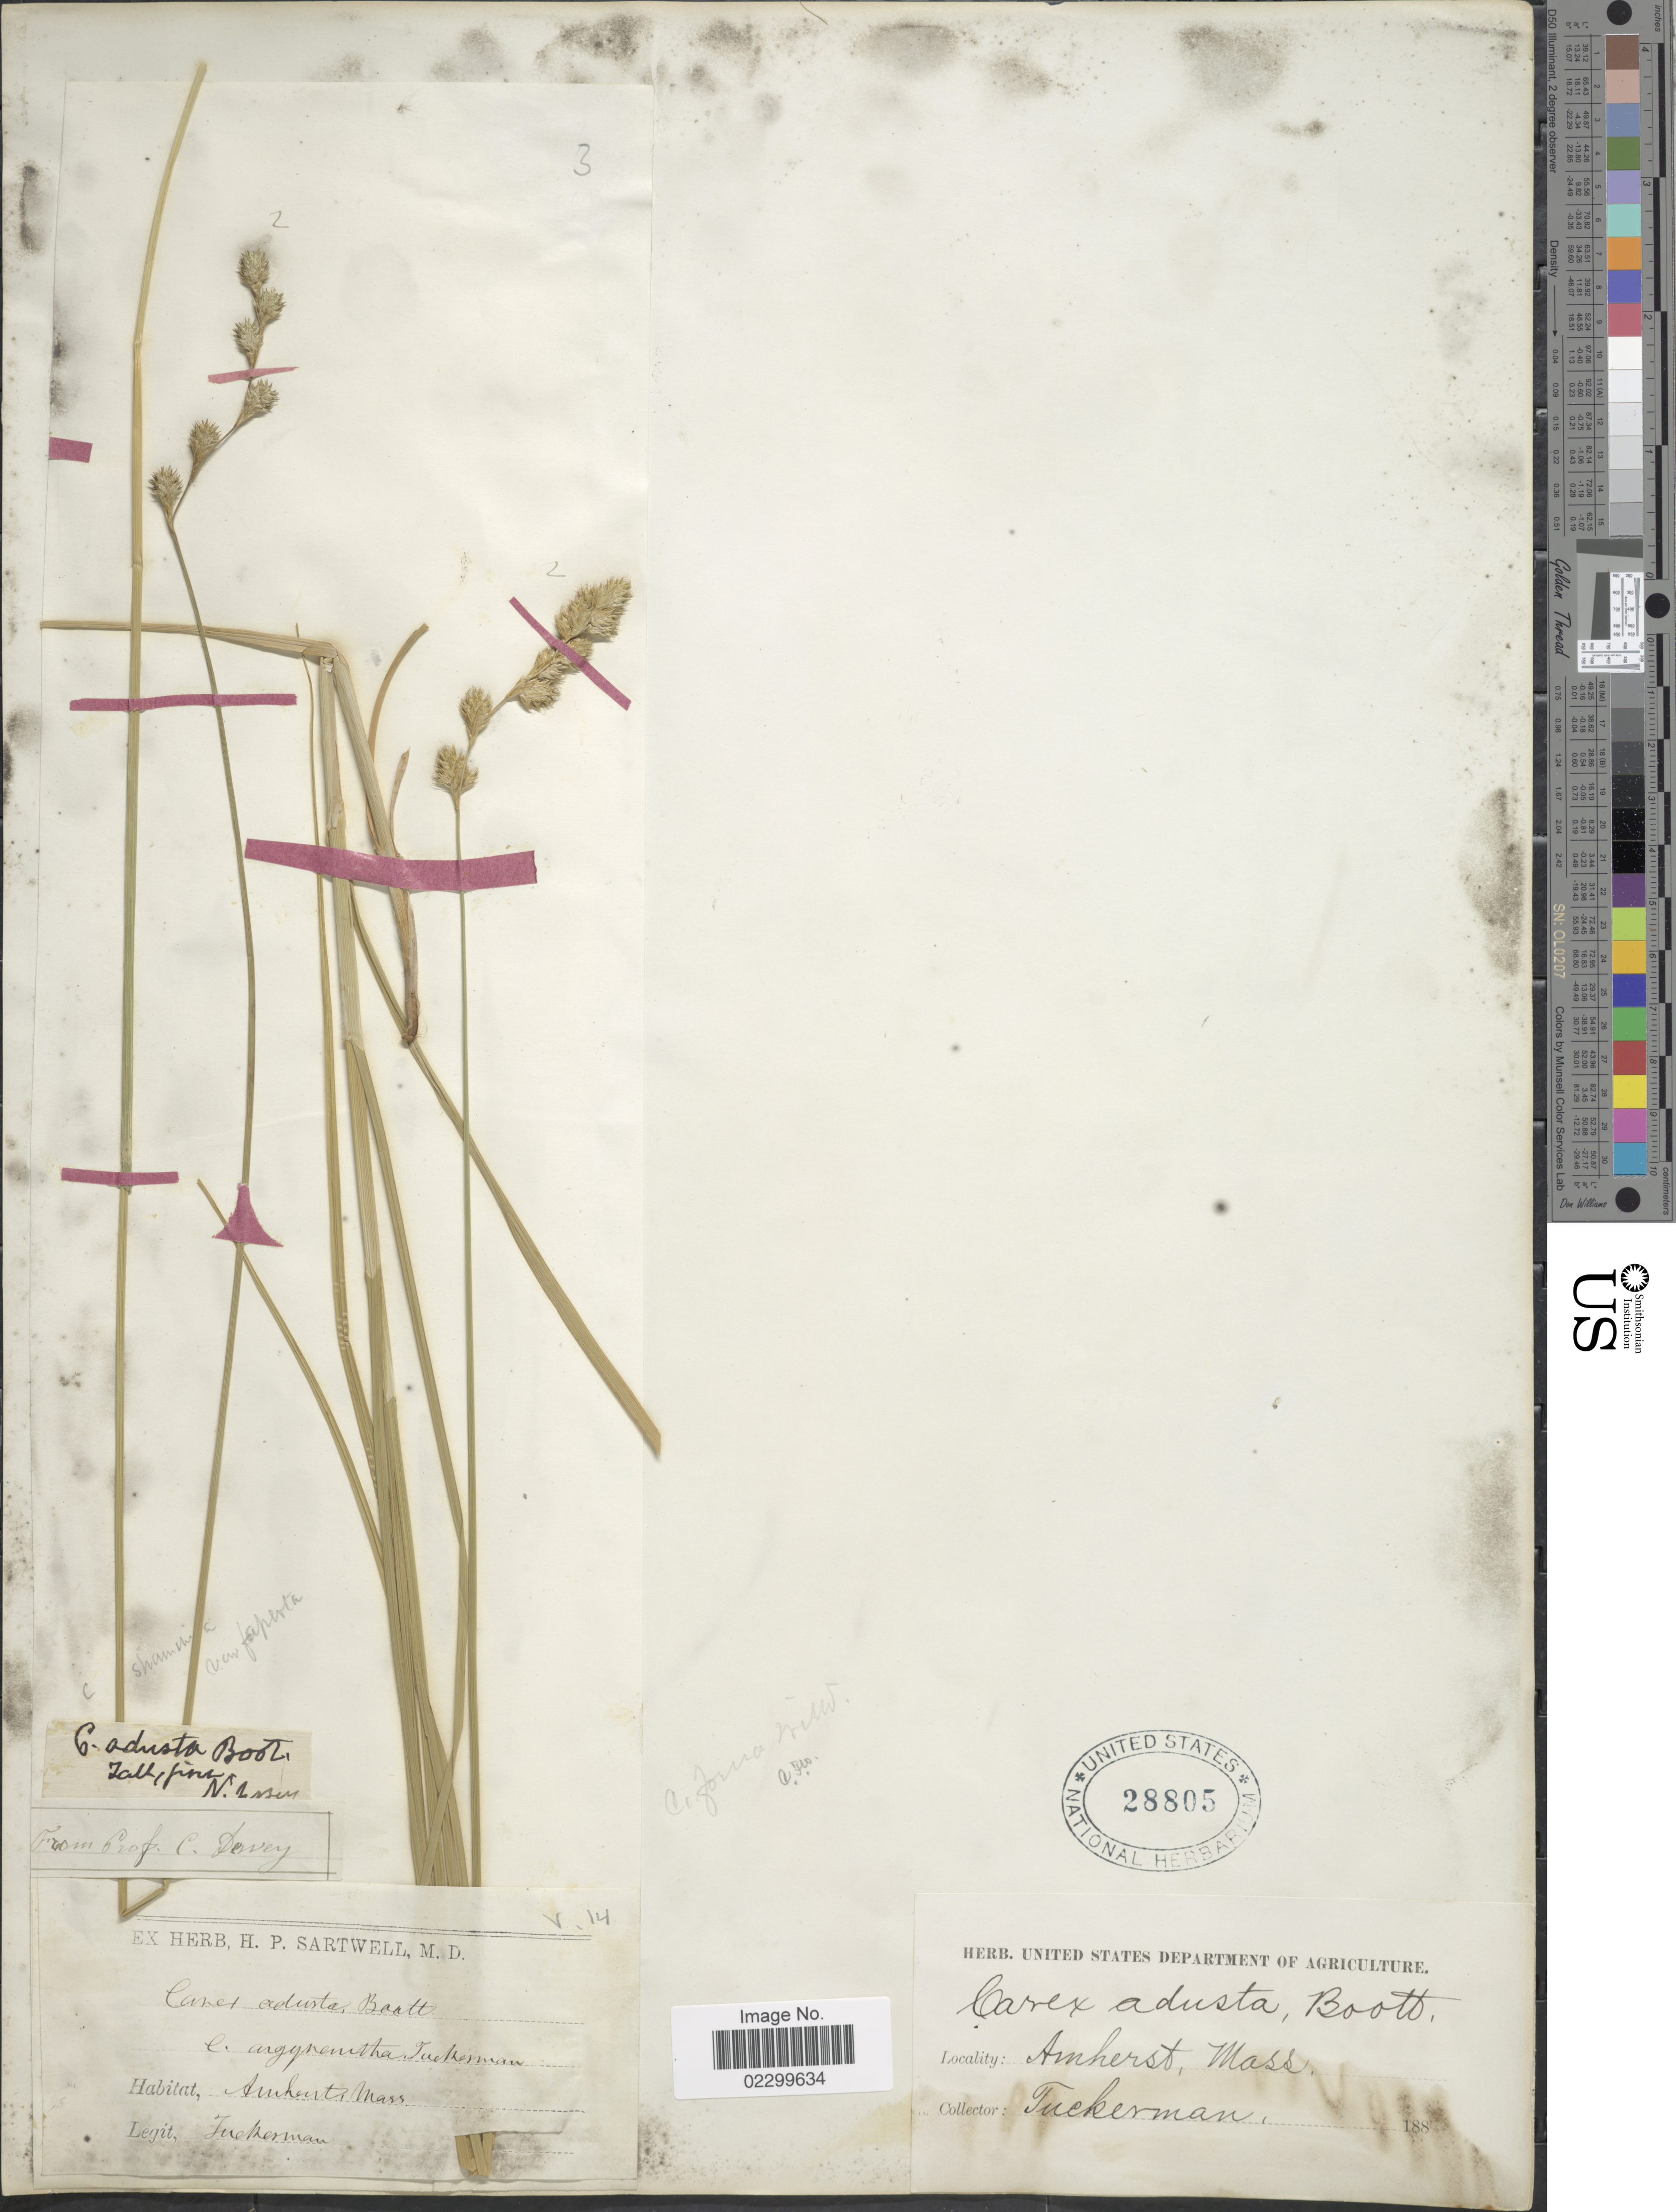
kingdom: Plantae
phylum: Tracheophyta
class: Liliopsida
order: Poales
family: Cyperaceae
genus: Carex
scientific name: Carex argyrantha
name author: Tuck. ex Boott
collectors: -- Tuckerman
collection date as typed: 188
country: United States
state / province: Massachusetts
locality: Amherst.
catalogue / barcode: US 28805